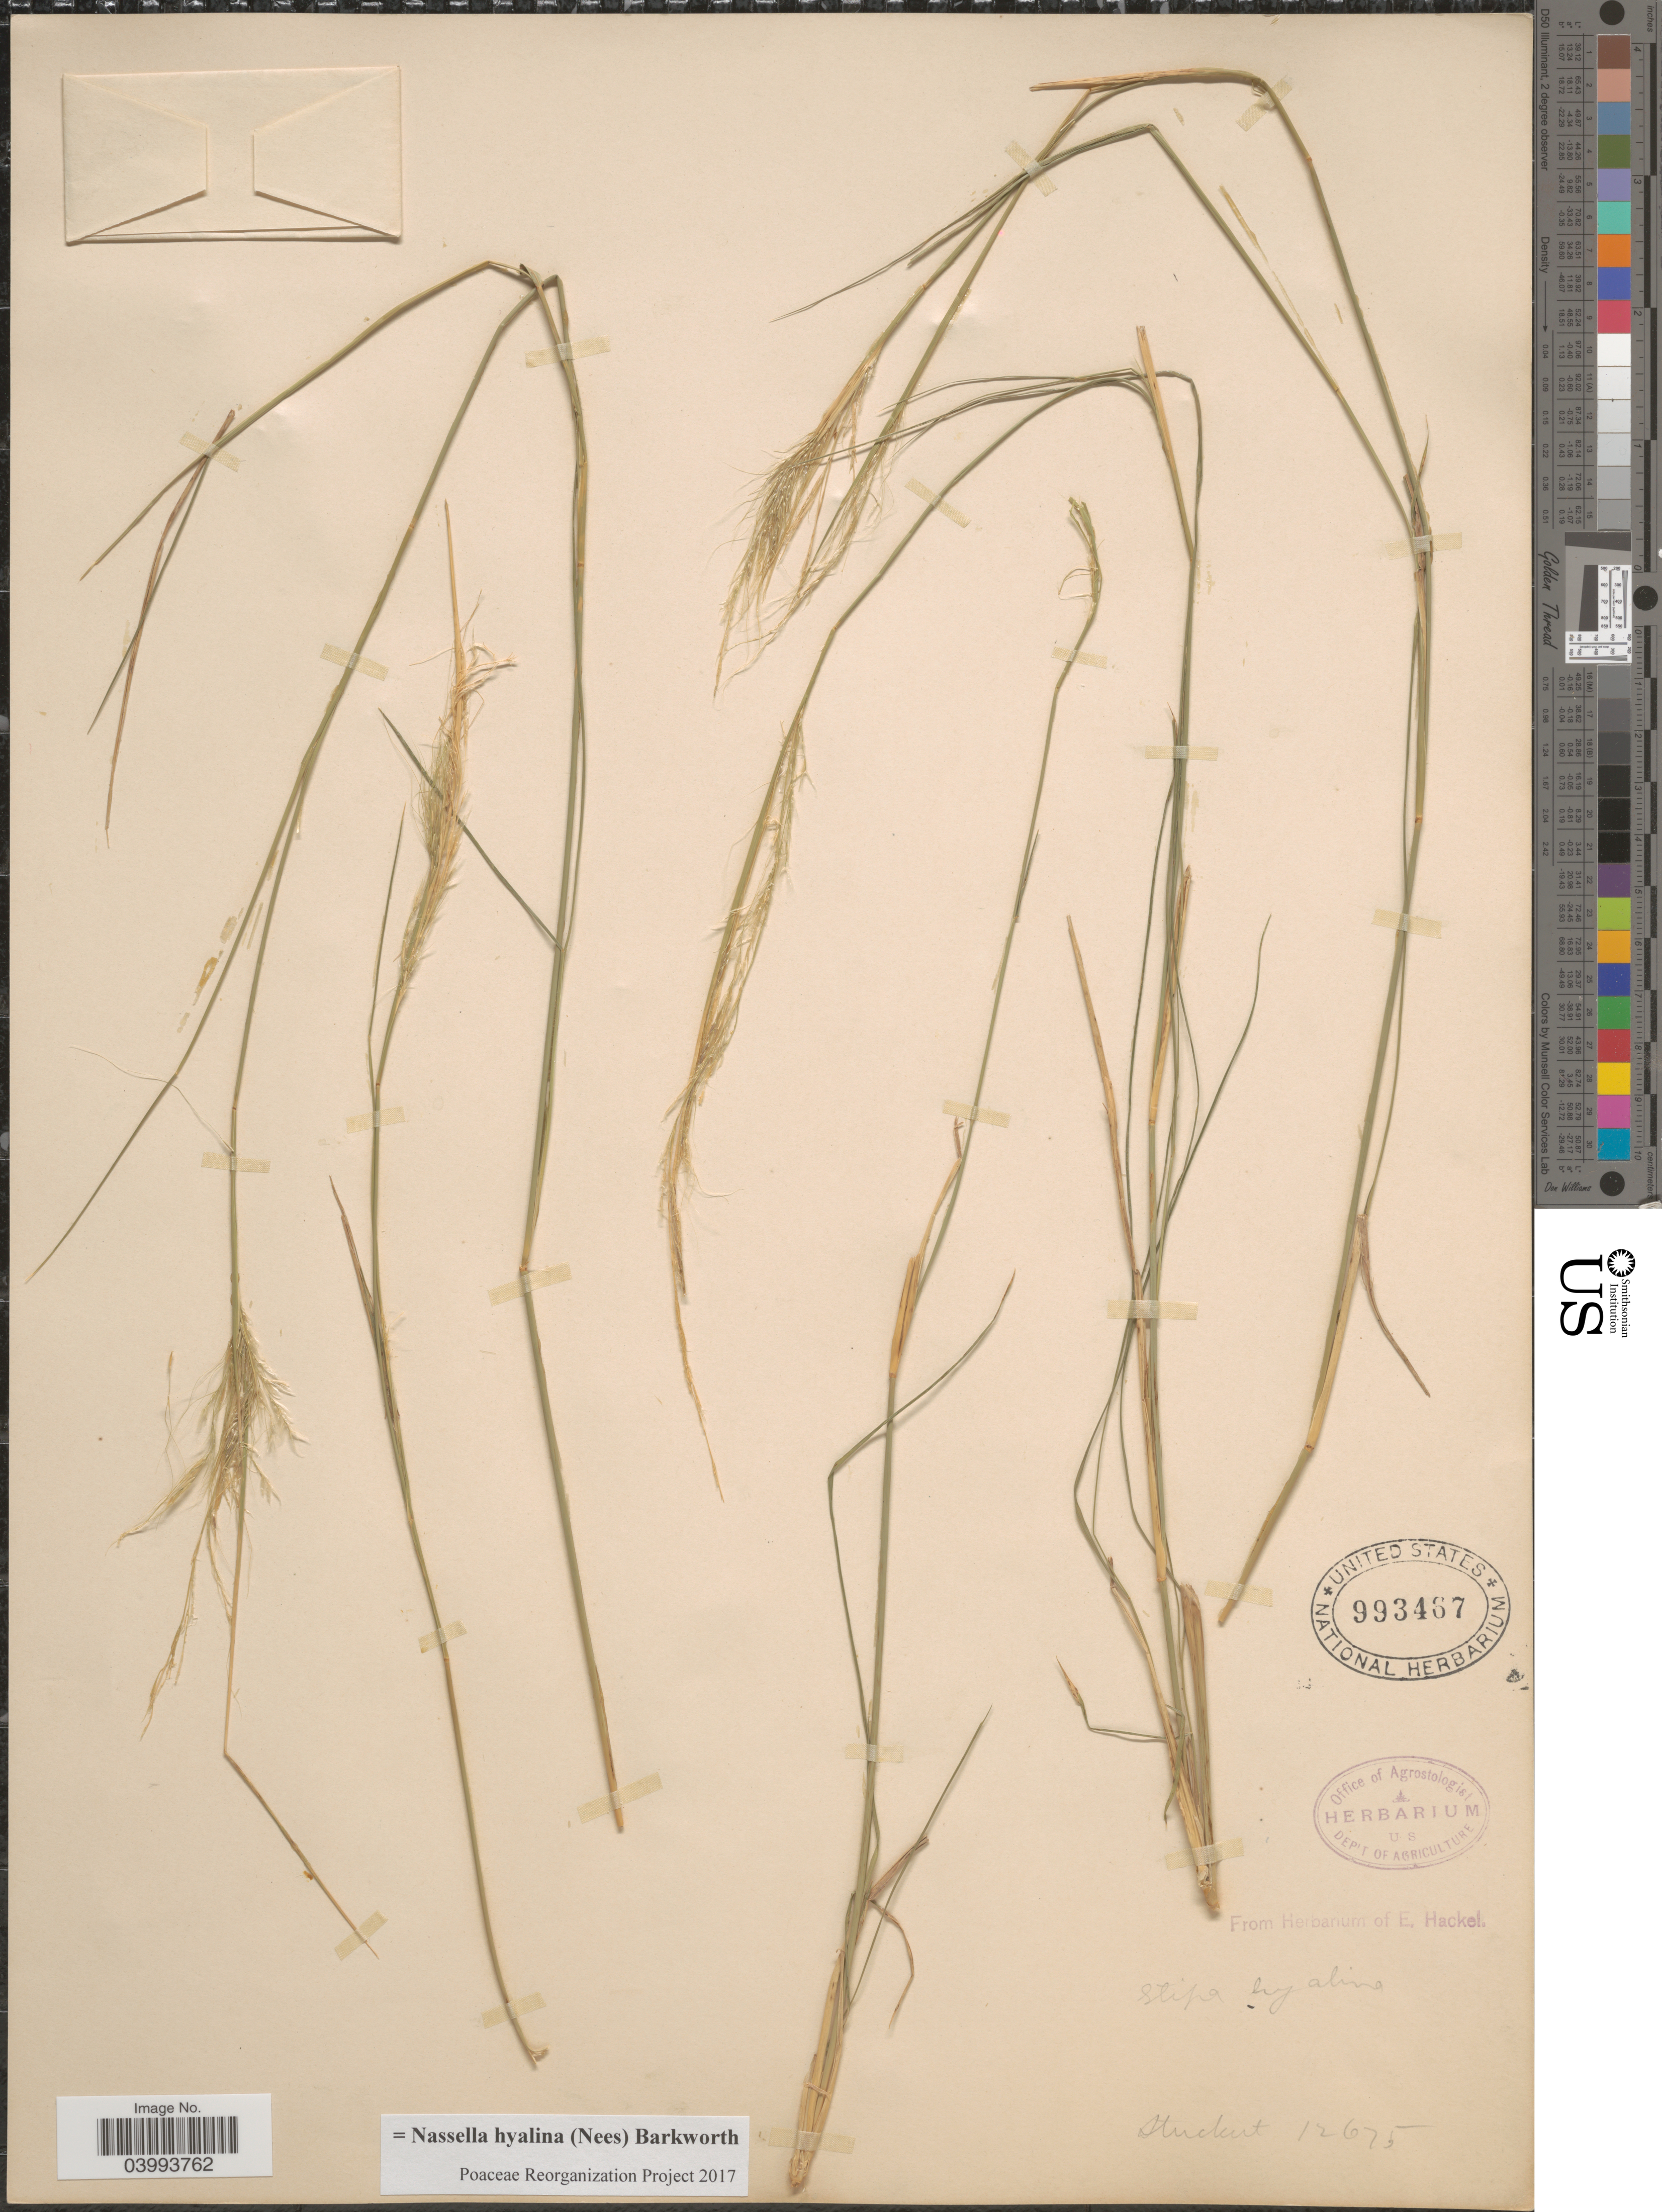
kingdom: Plantae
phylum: Tracheophyta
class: Liliopsida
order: Poales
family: Poaceae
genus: Nassella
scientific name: Nassella hyalina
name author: (Nees) Barkworth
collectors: Stuckert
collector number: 12675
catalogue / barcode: US 993467